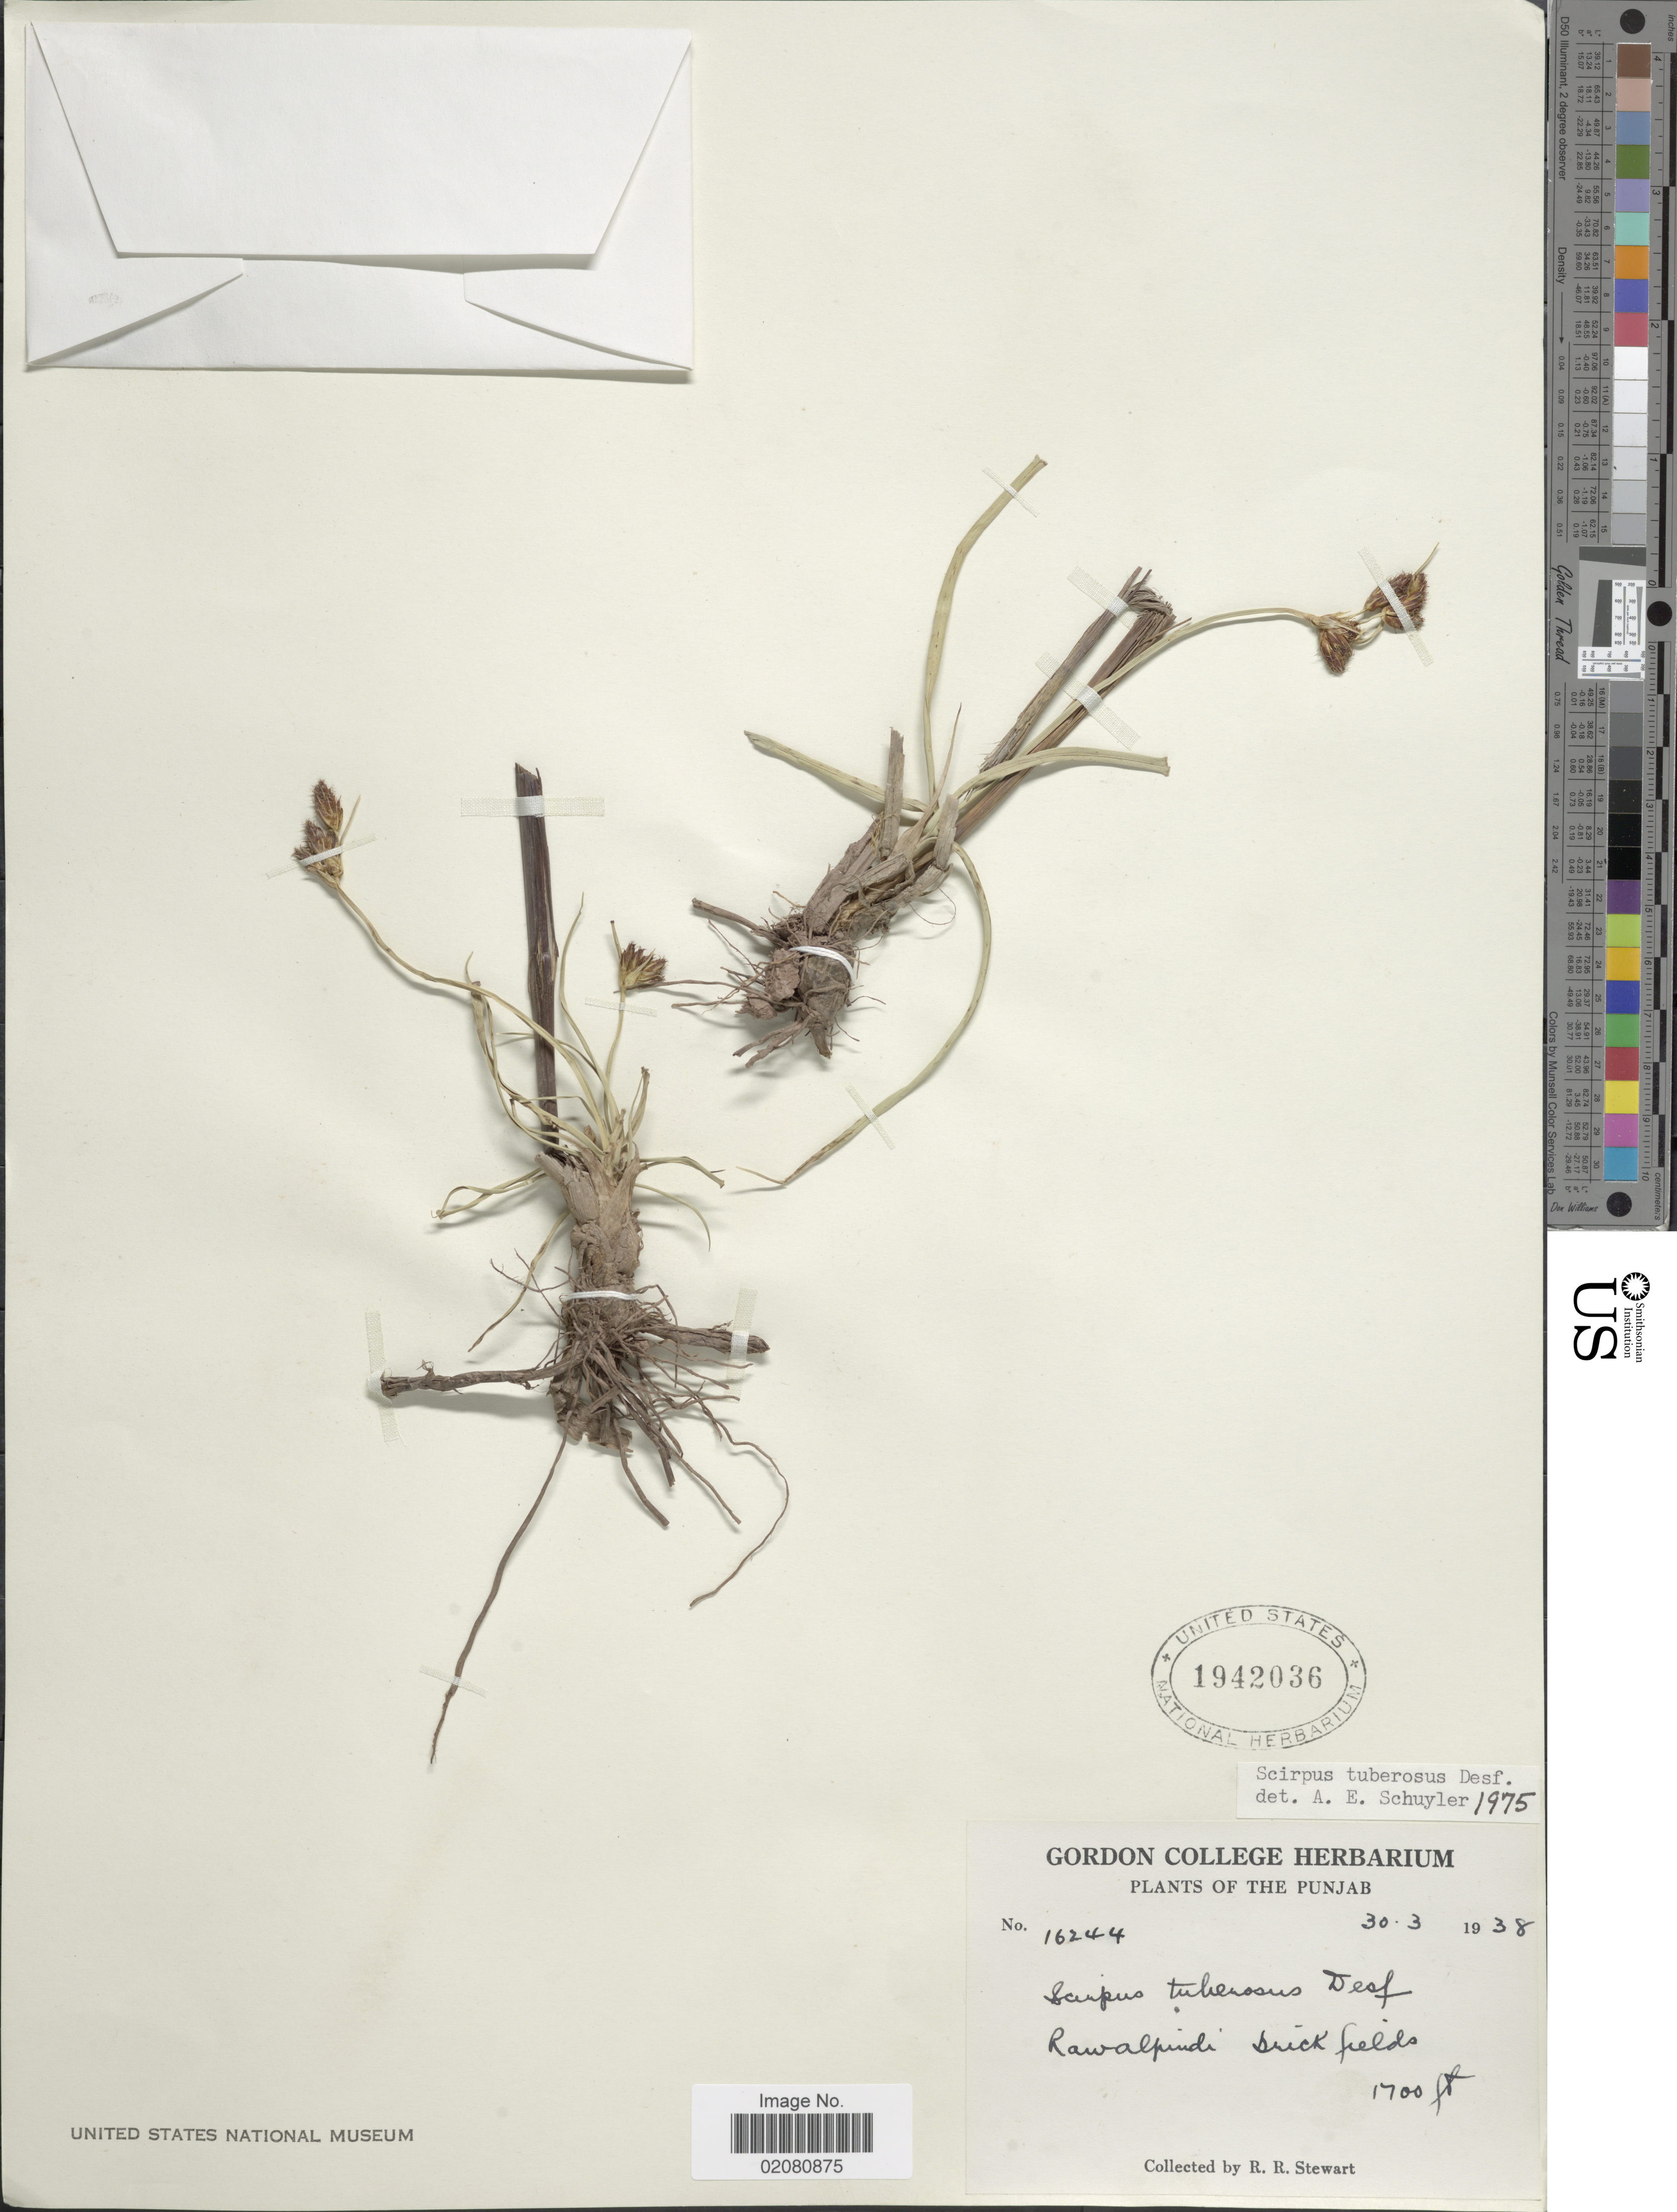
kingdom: Plantae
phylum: Tracheophyta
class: Liliopsida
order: Poales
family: Cyperaceae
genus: Bolboschoenus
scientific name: Bolboschoenus glaucus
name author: (Lam.) S.G. Sm.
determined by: Strong, Mark T., (BOT), Smithsonian Institution - National Museum of Natural History (UNITED STATES)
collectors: R. R. Stewart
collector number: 16244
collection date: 1938-03-30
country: Pakistan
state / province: Punjab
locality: Rawalpindi, Brick fields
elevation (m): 518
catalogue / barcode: US 1942036